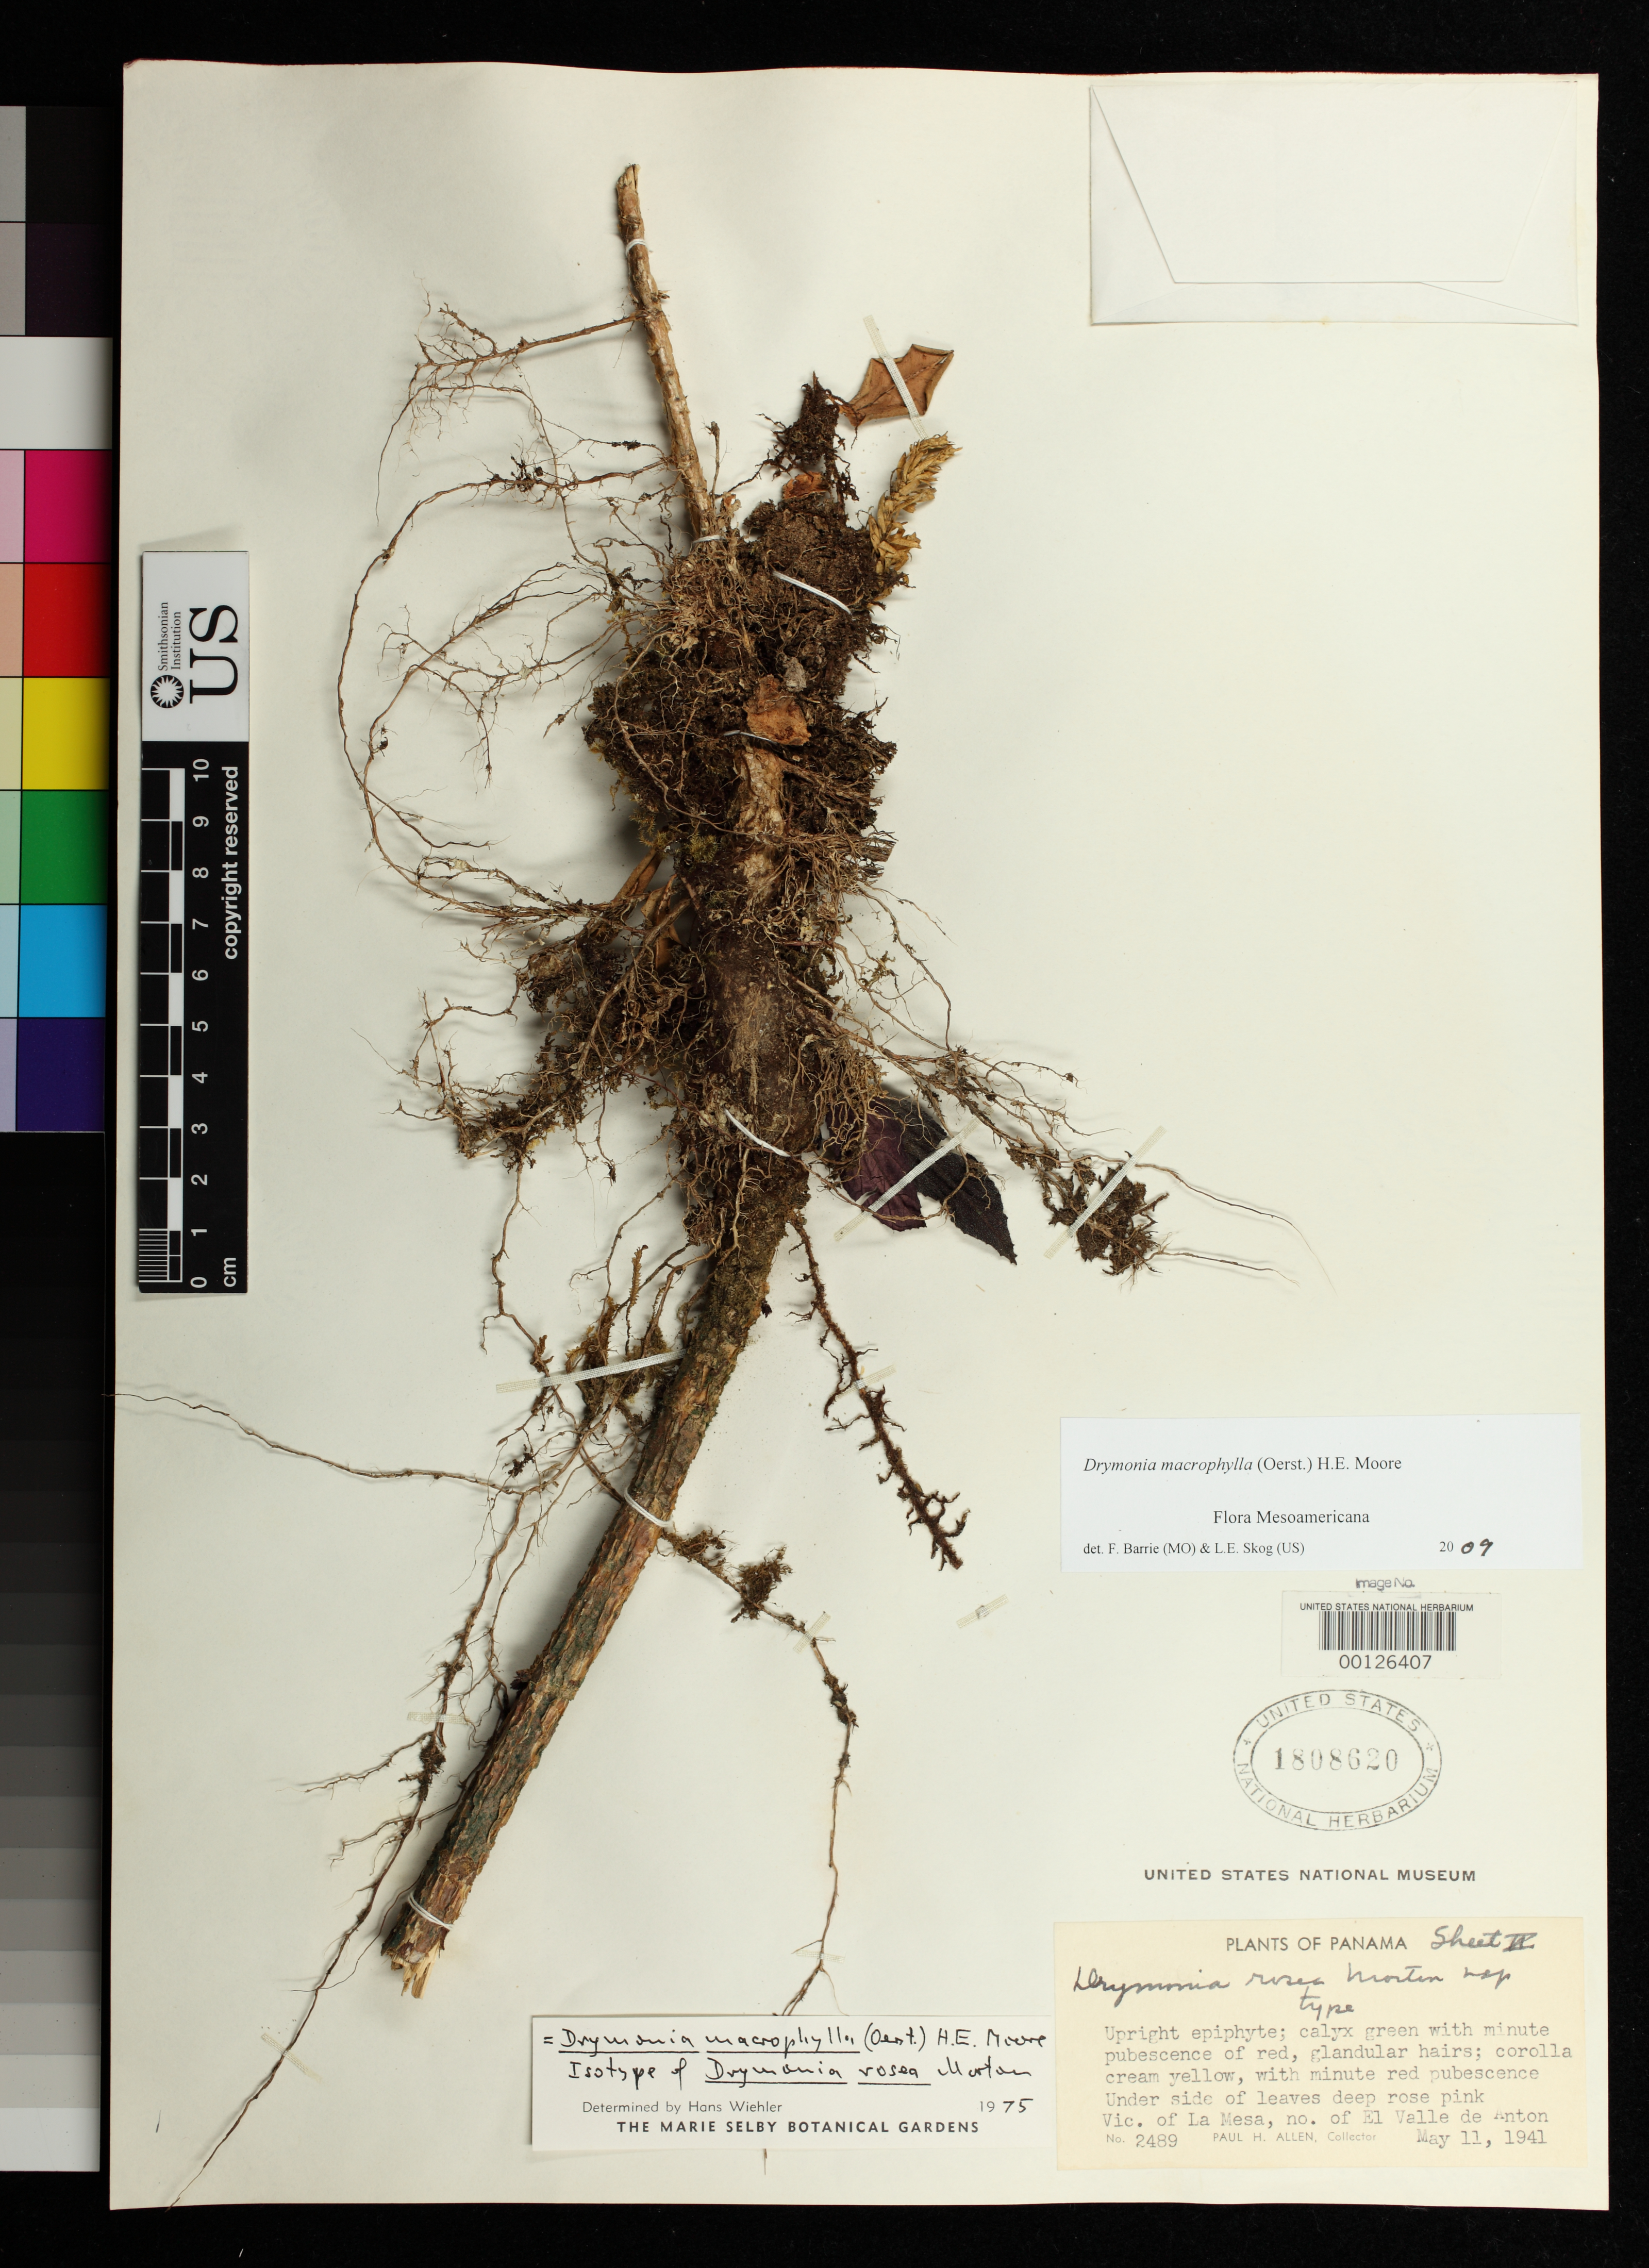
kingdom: Plantae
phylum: Tracheophyta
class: Magnoliopsida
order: Lamiales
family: Gesneriaceae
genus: Drymonia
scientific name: Drymonia rosea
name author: C.V. Morton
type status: Holotype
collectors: P. H. Allen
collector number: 2489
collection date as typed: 11 May 1941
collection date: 1941-05-11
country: Panama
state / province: Coclé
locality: Vicinity of La Mesa, N of el Valle De Anton.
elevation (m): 1000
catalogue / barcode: US 1808620